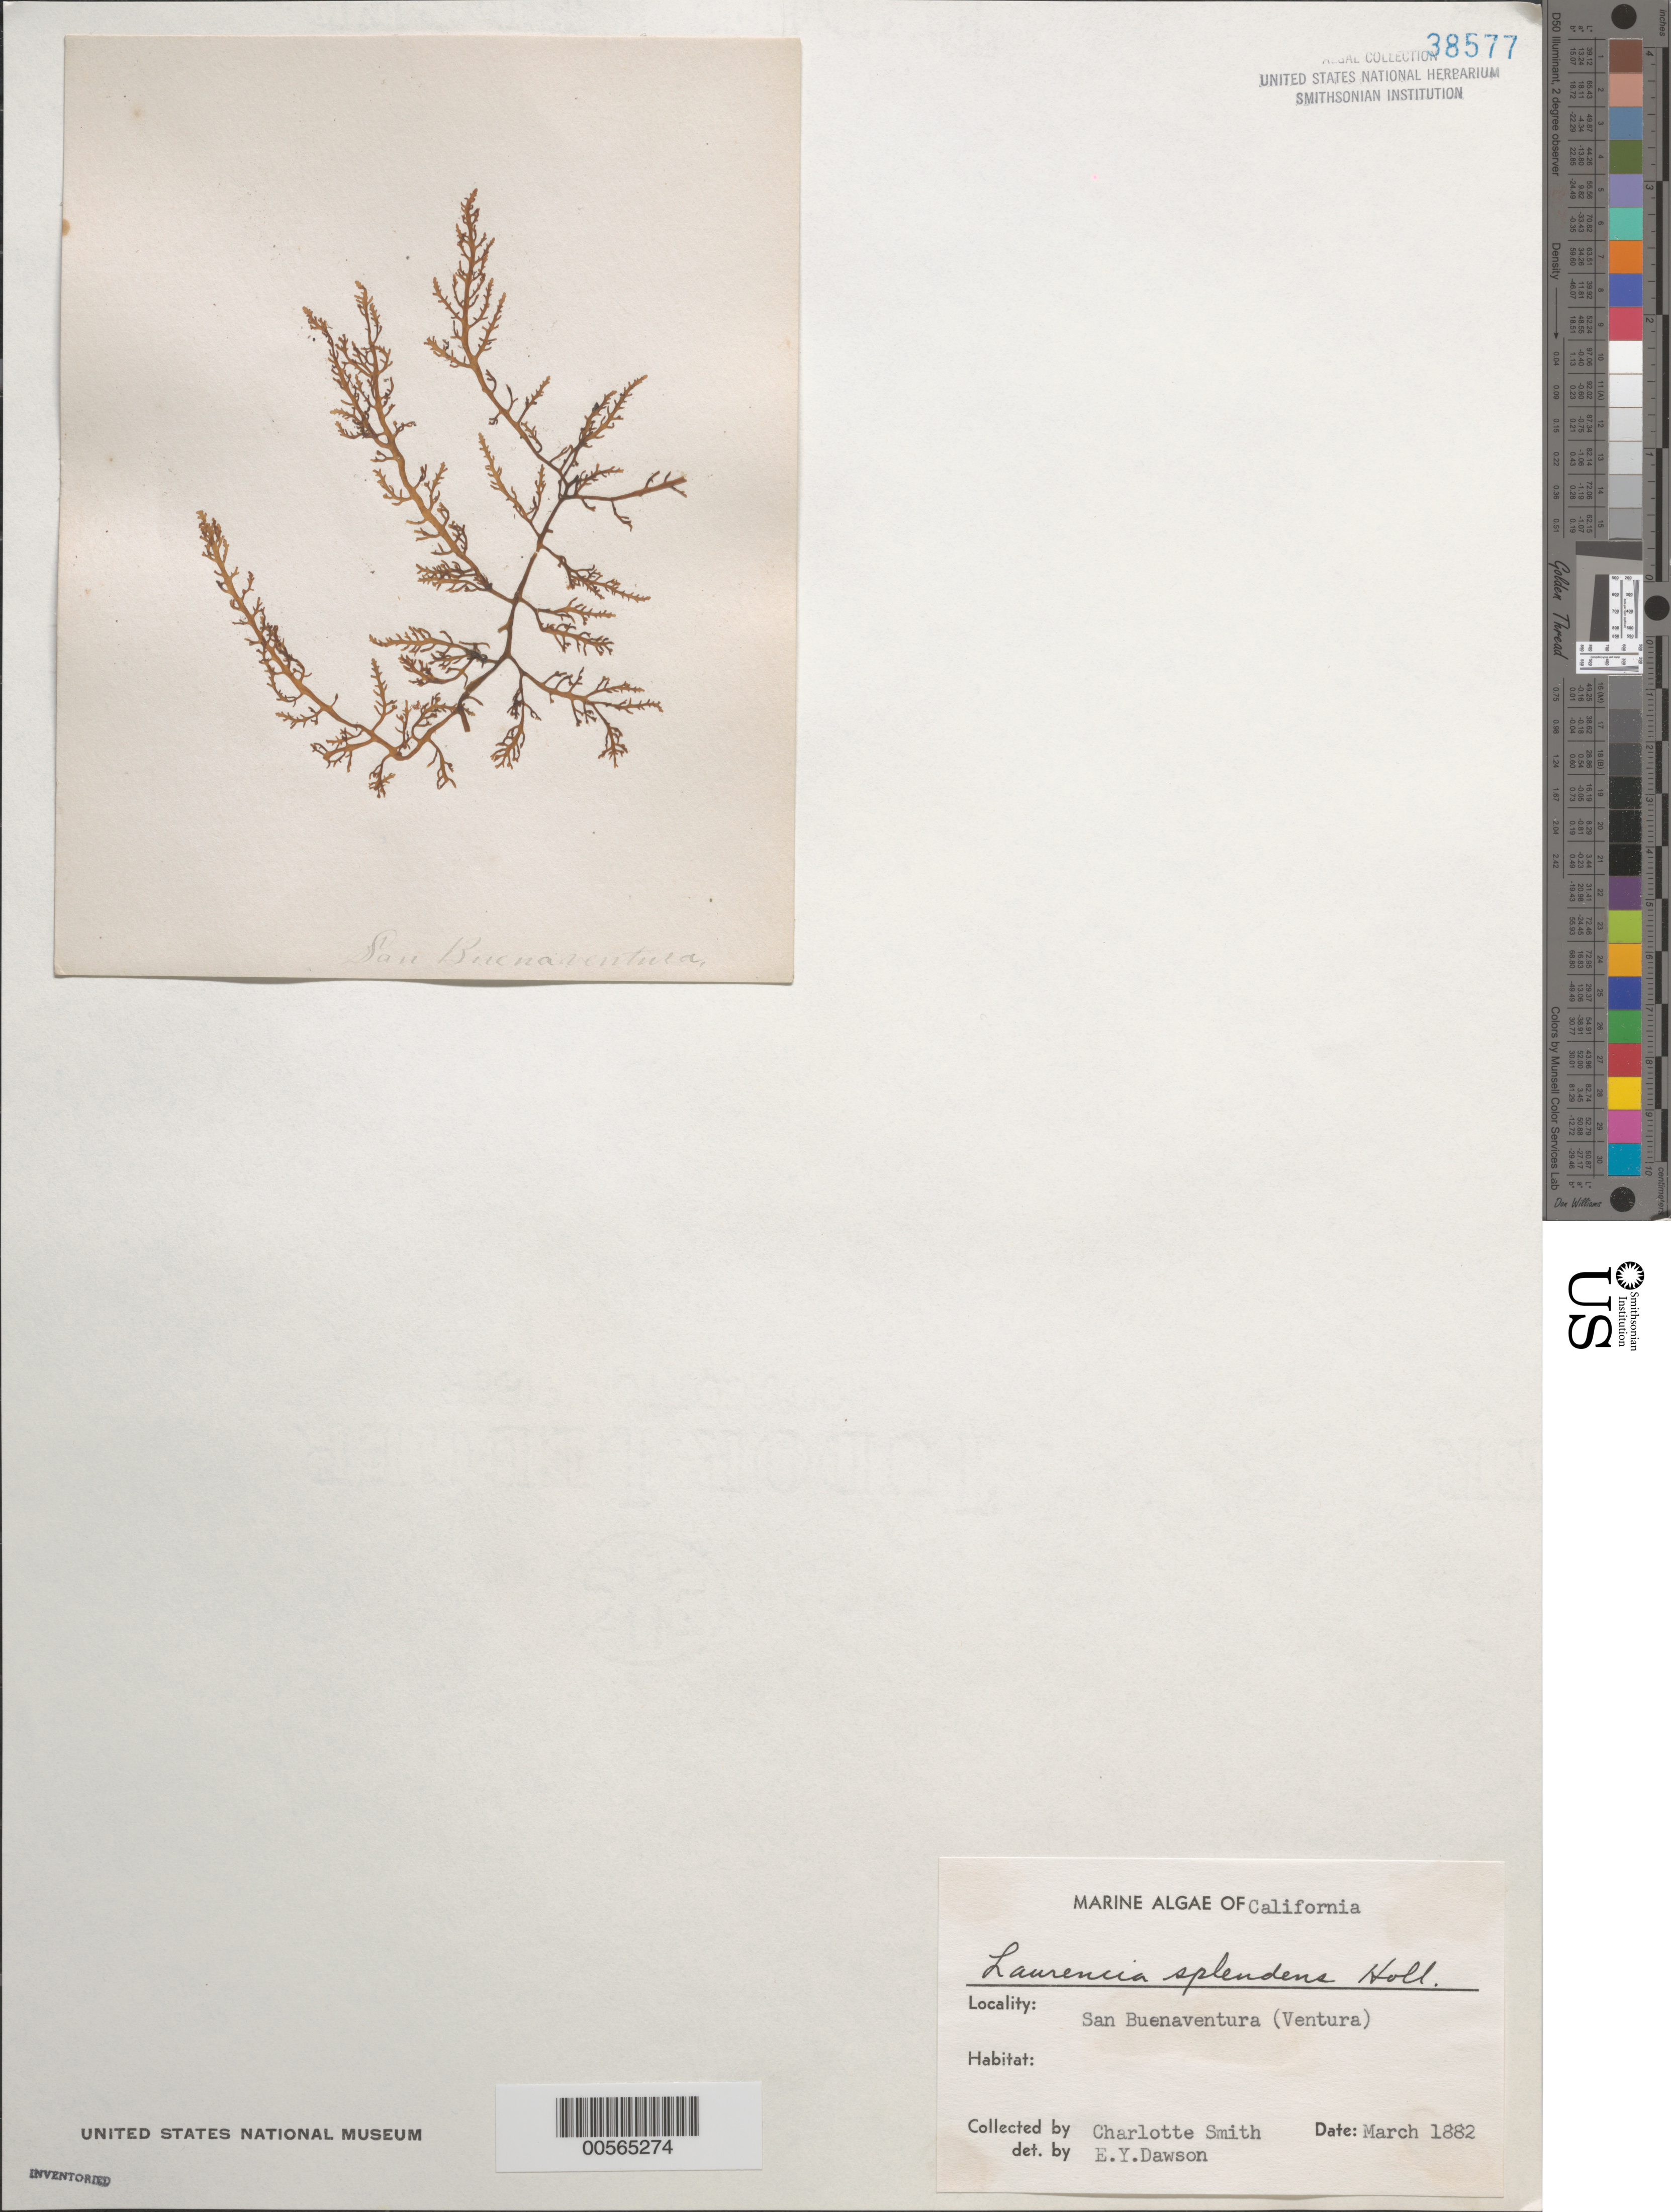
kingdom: Plantae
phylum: Rhodophyta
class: Florideophyceae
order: Ceramiales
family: Rhodomelaceae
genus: Osmundea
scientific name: Osmundea splendens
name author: (Hollenb.) K.W. Nam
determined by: Algae name updating Project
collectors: C. Smith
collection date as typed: Mar 1882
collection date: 1882-03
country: United States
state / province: California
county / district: Ventura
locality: San Buenaventura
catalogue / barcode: US 38577